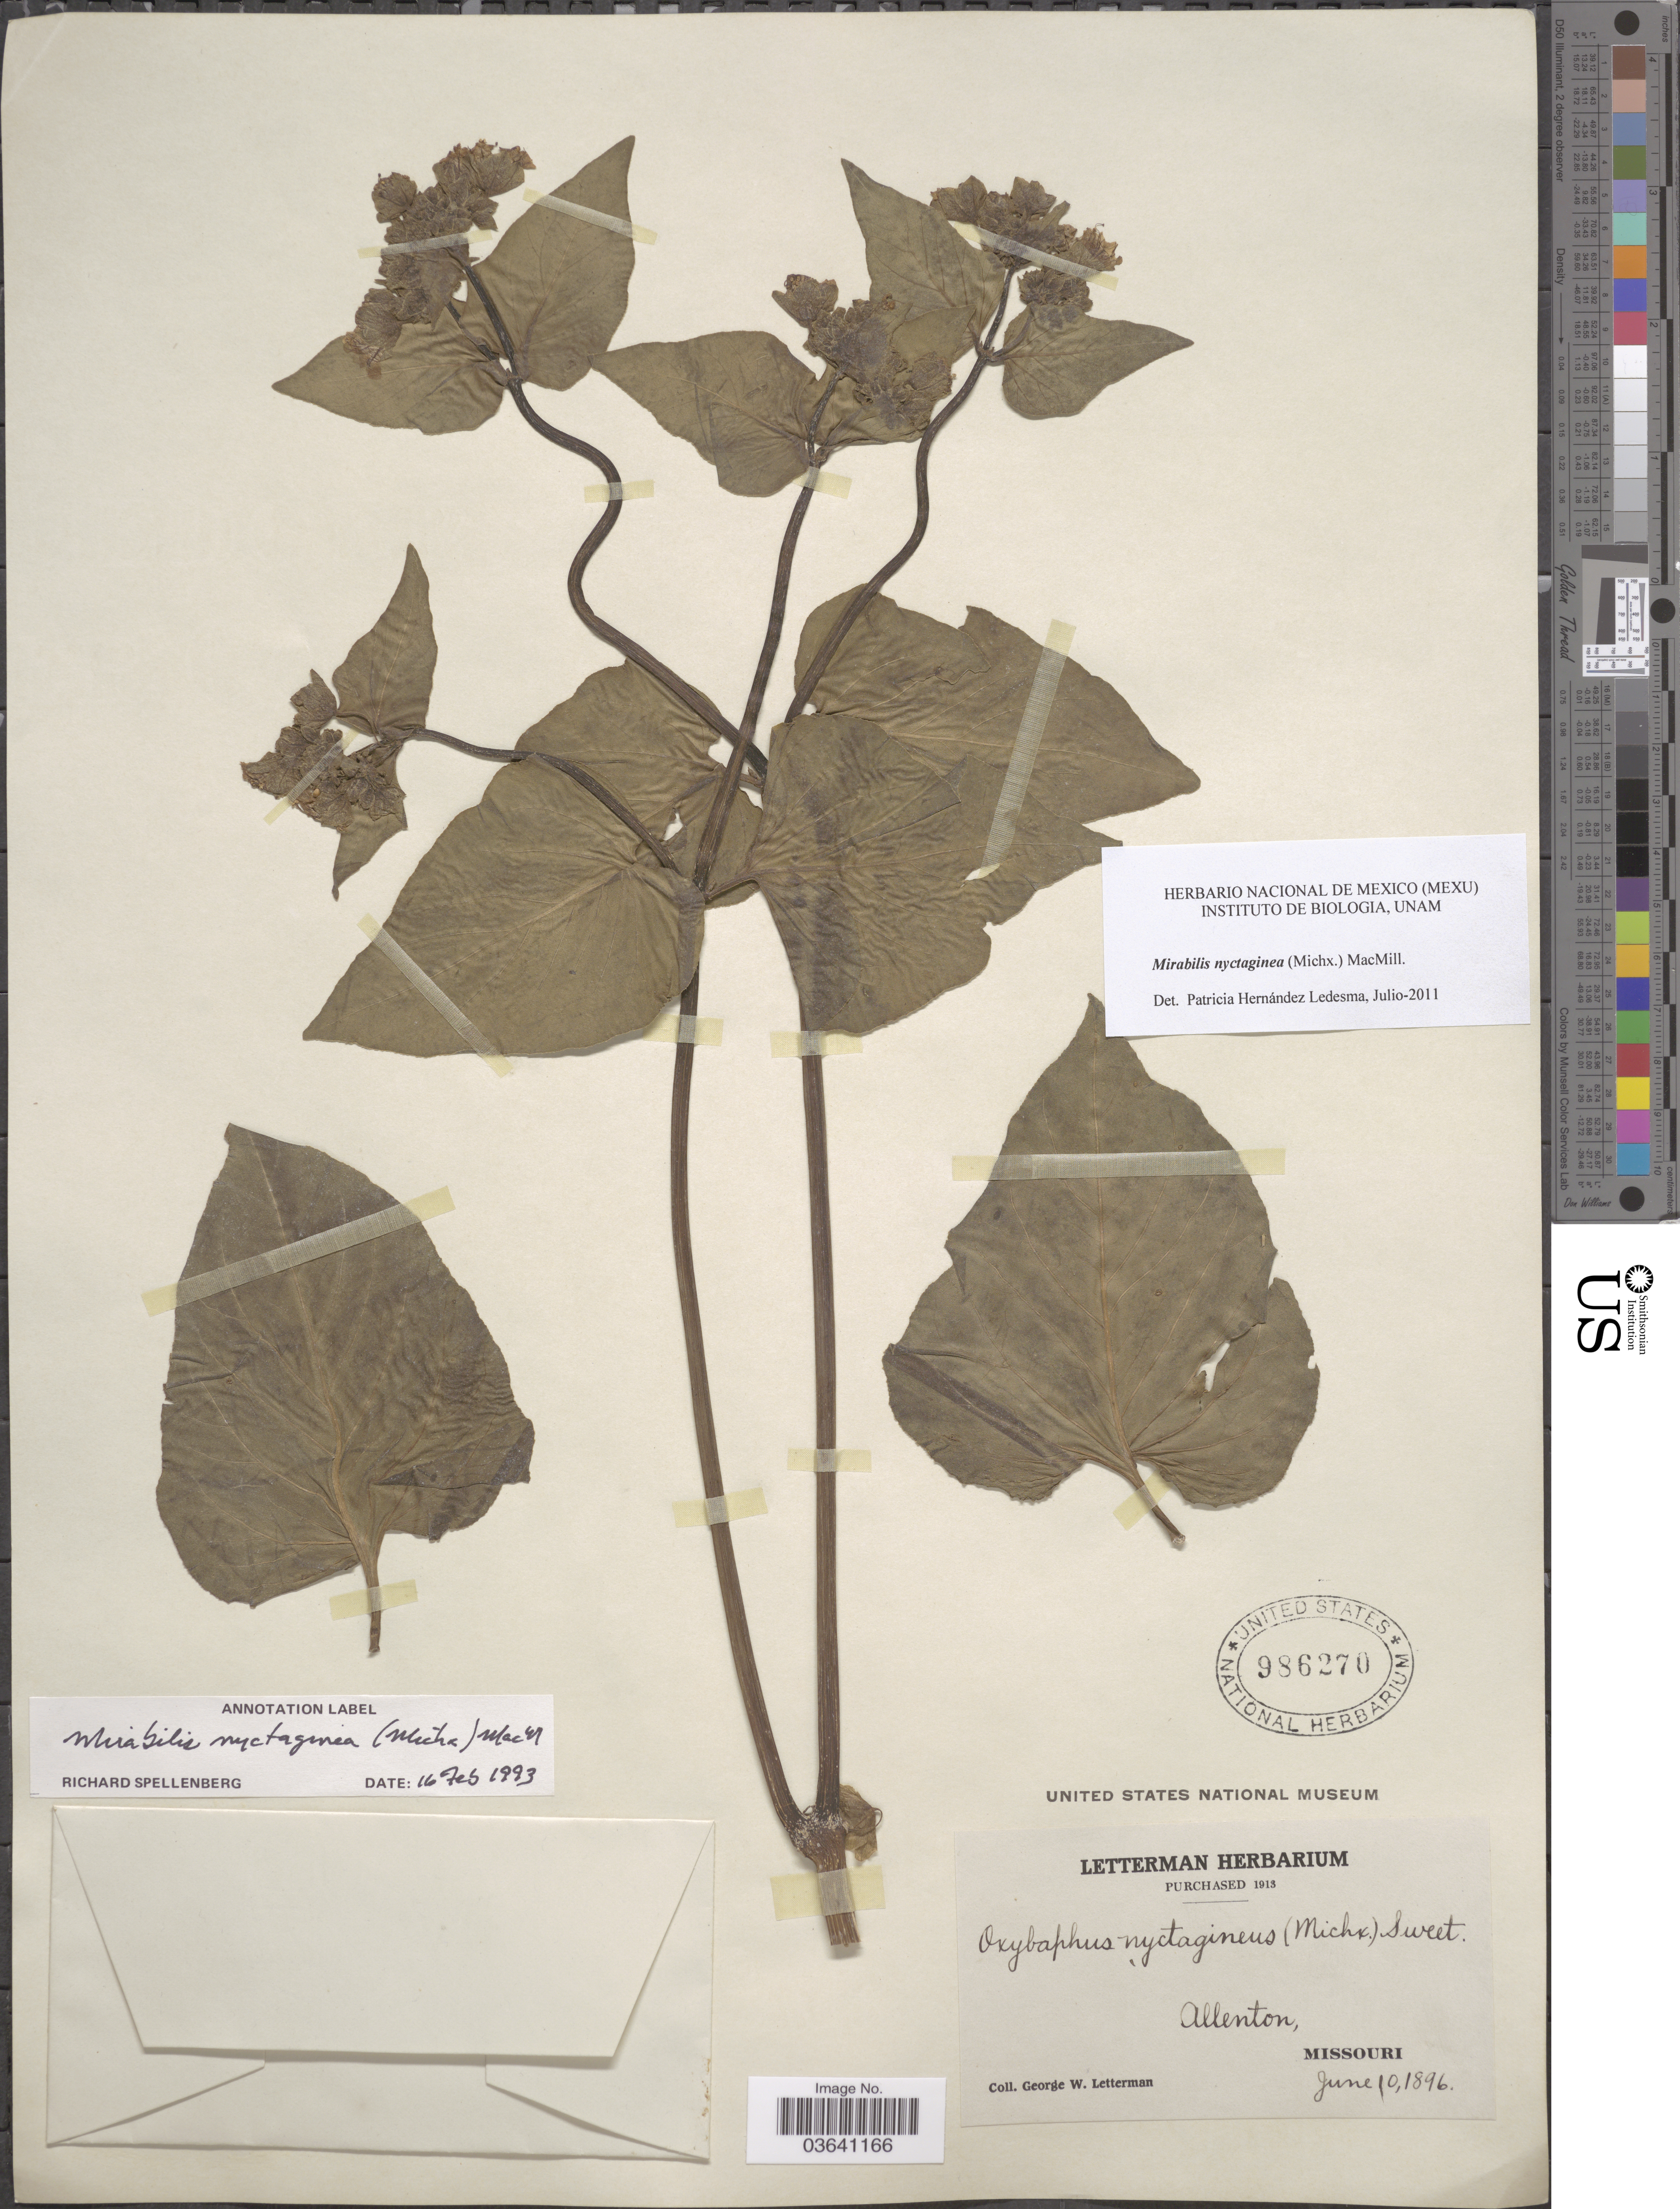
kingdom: Plantae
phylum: Tracheophyta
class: Magnoliopsida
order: Caryophyllales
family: Nyctaginaceae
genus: Mirabilis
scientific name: Mirabilis nyctaginea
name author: (Michx.) MacMill.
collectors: G. W. Letterman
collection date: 1896-06-10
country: United States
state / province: Missouri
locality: Allenton.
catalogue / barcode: US 986270